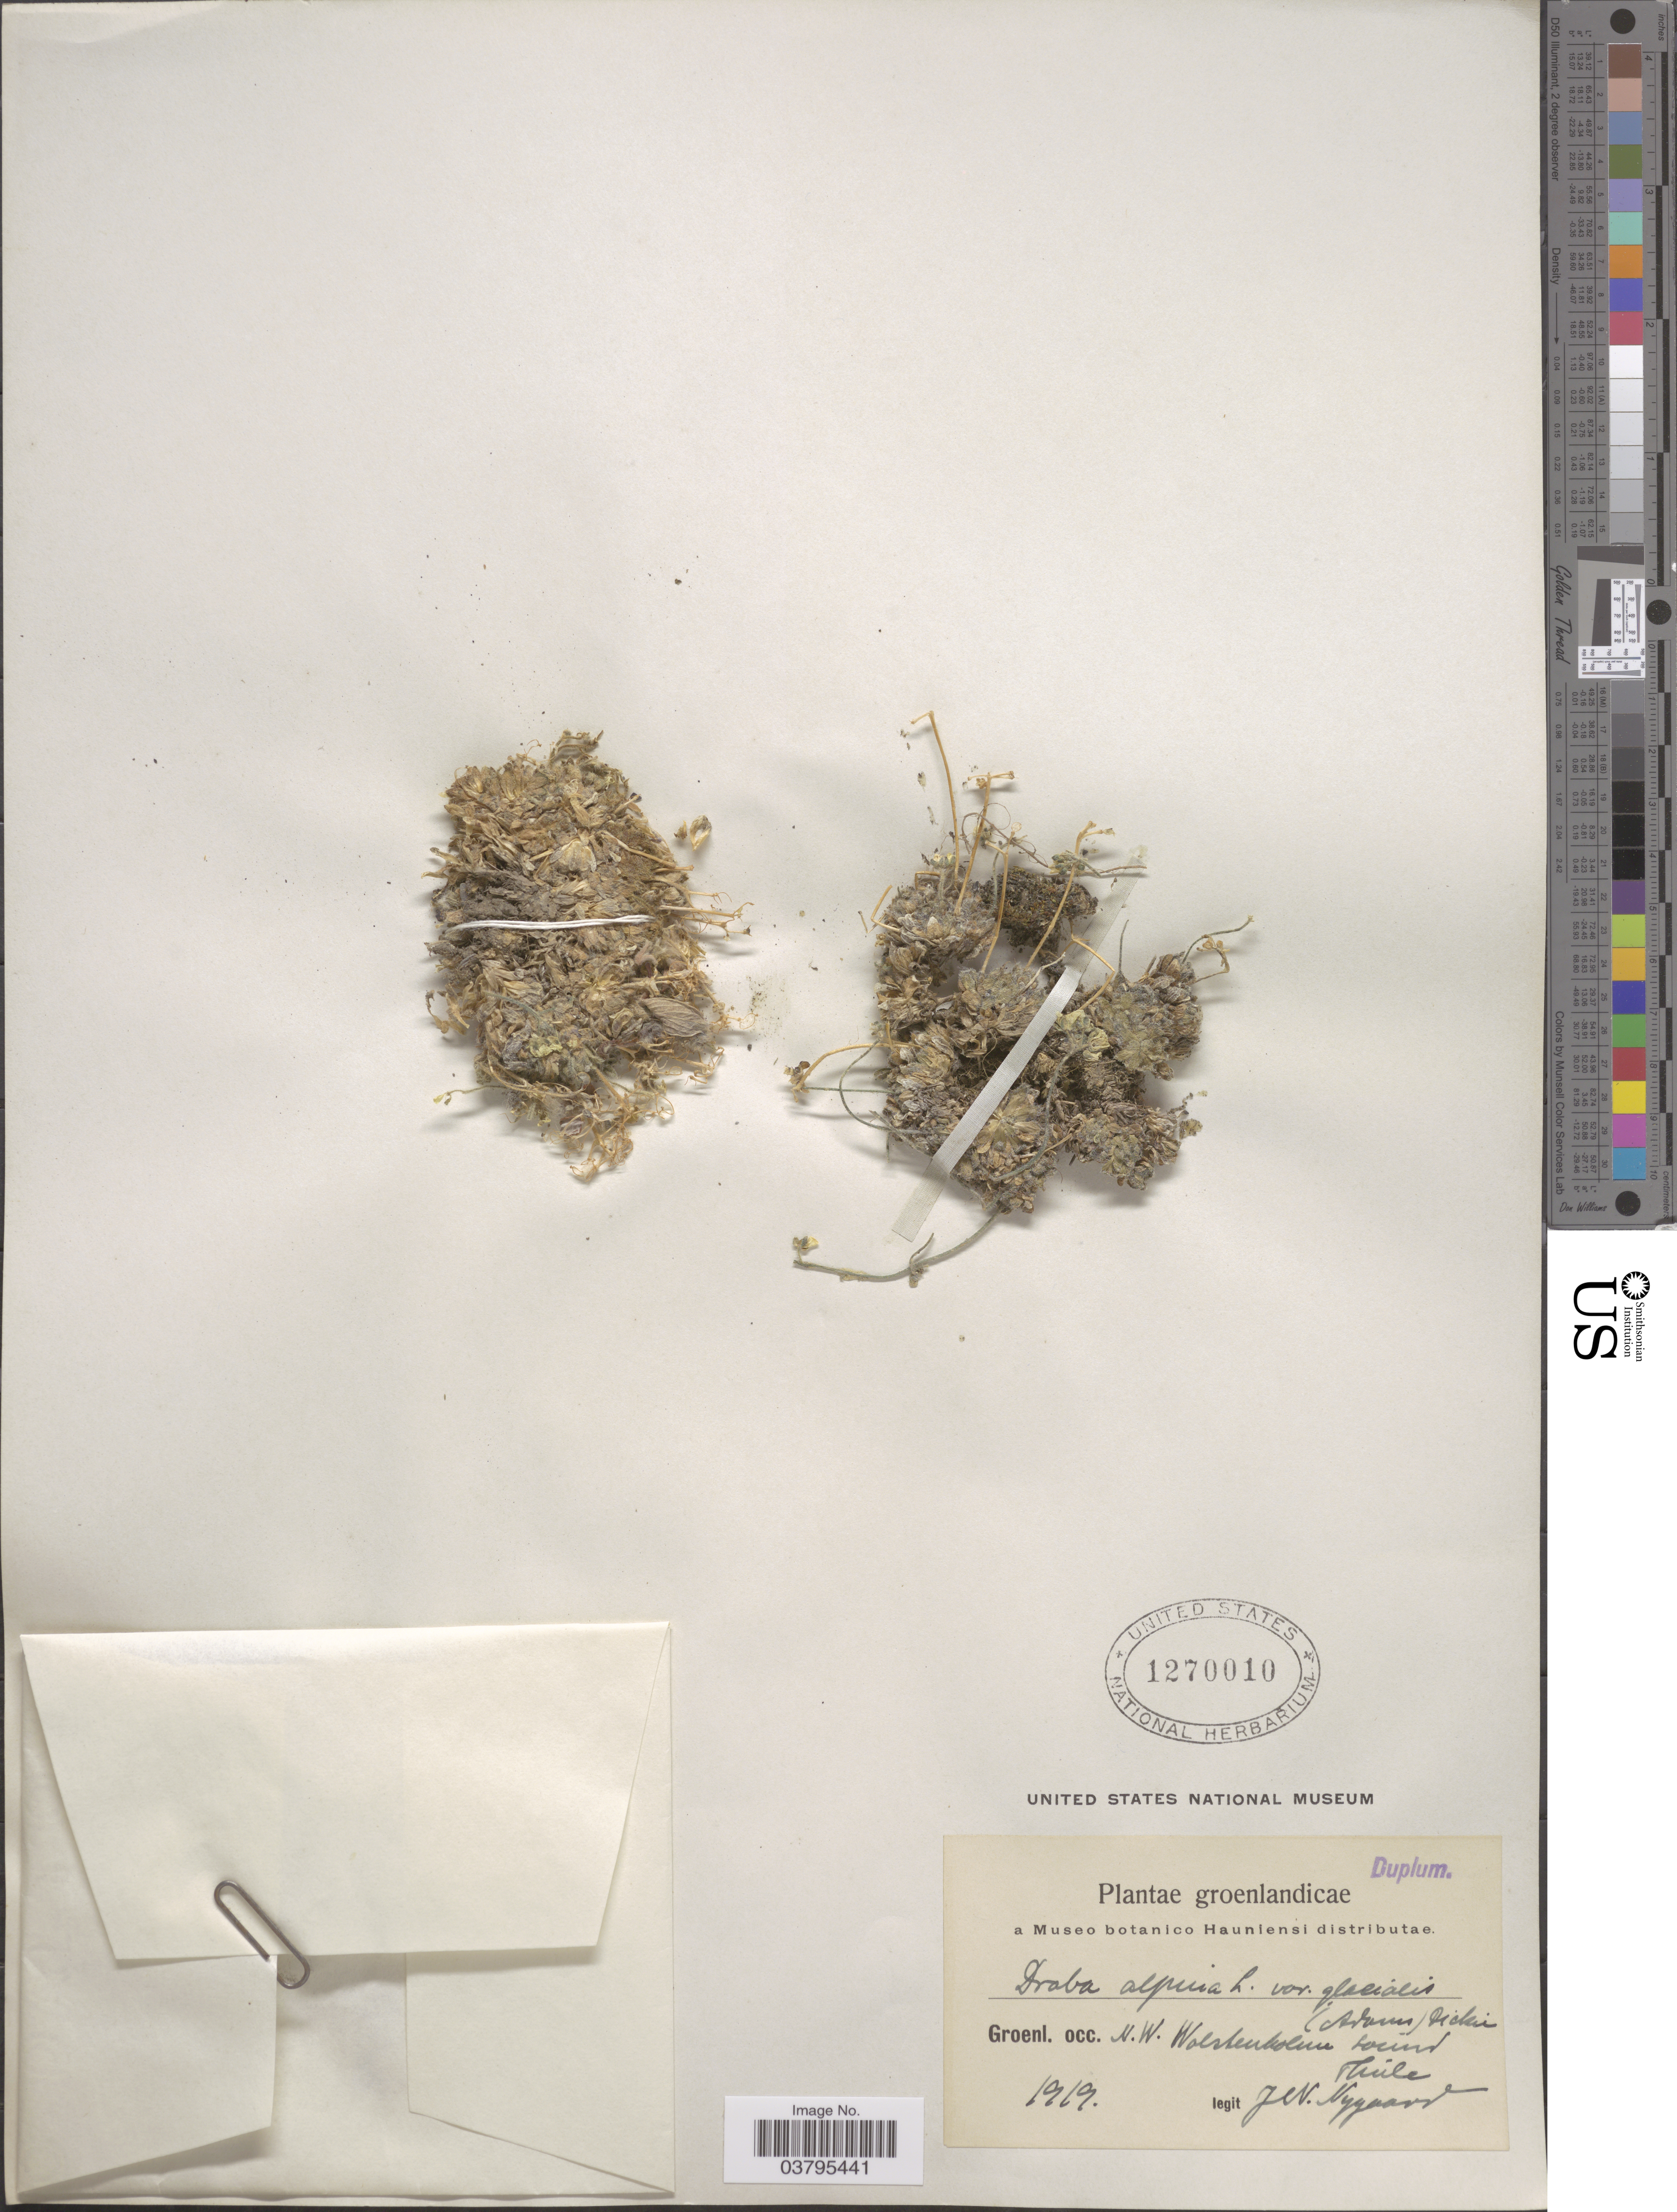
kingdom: Plantae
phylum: Tracheophyta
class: Magnoliopsida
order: Brassicales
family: Brassicaceae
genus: Draba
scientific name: Draba alpina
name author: L.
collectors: J. Nygaard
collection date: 1919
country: Greenland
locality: Groenlandicae. Groenl. occ. N. W. Wolstenholme Sound Thule.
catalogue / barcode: US 1270010